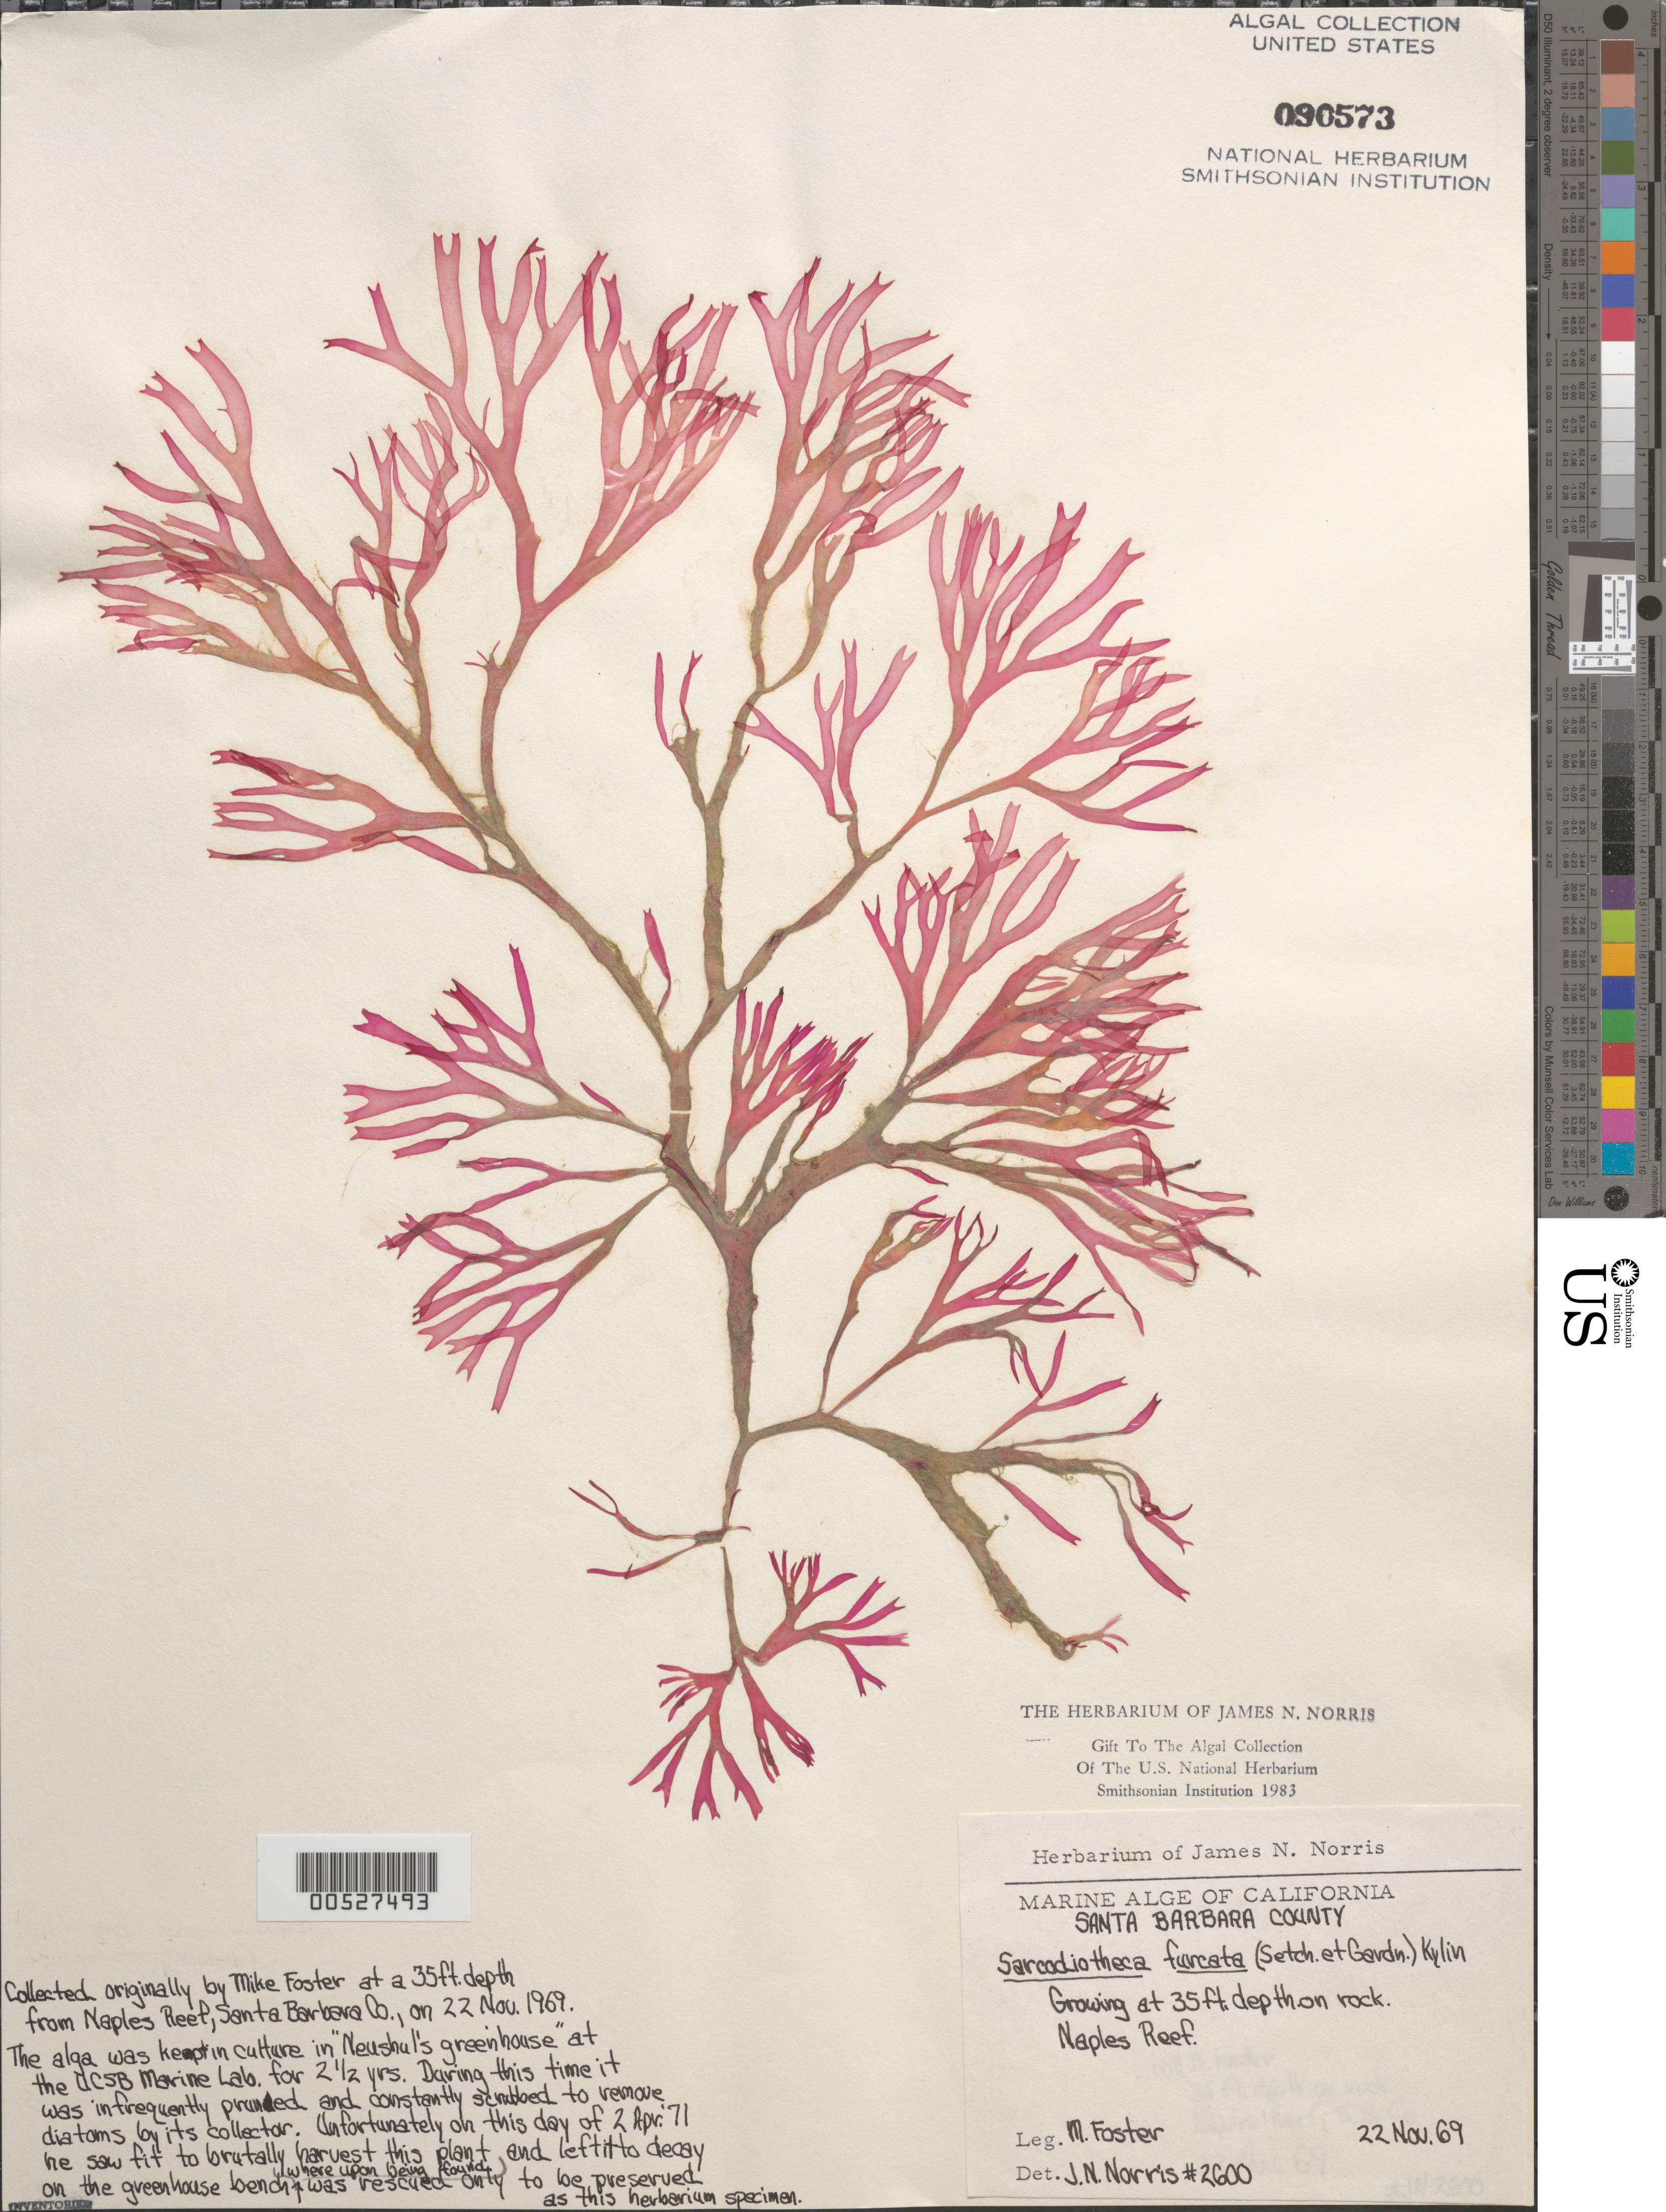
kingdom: Plantae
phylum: Rhodophyta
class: Florideophyceae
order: Gigartinales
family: Solieriaceae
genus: Sarcodiotheca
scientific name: Sarcodiotheca furcata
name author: (Setch. & N.L. Gardner) Kylin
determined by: Norris, James N.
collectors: M. Foster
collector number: JN-2600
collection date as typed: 22 Nov 1969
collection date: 1969-11-22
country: United States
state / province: California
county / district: Santa Barbara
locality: Naples Reef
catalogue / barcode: US 90573